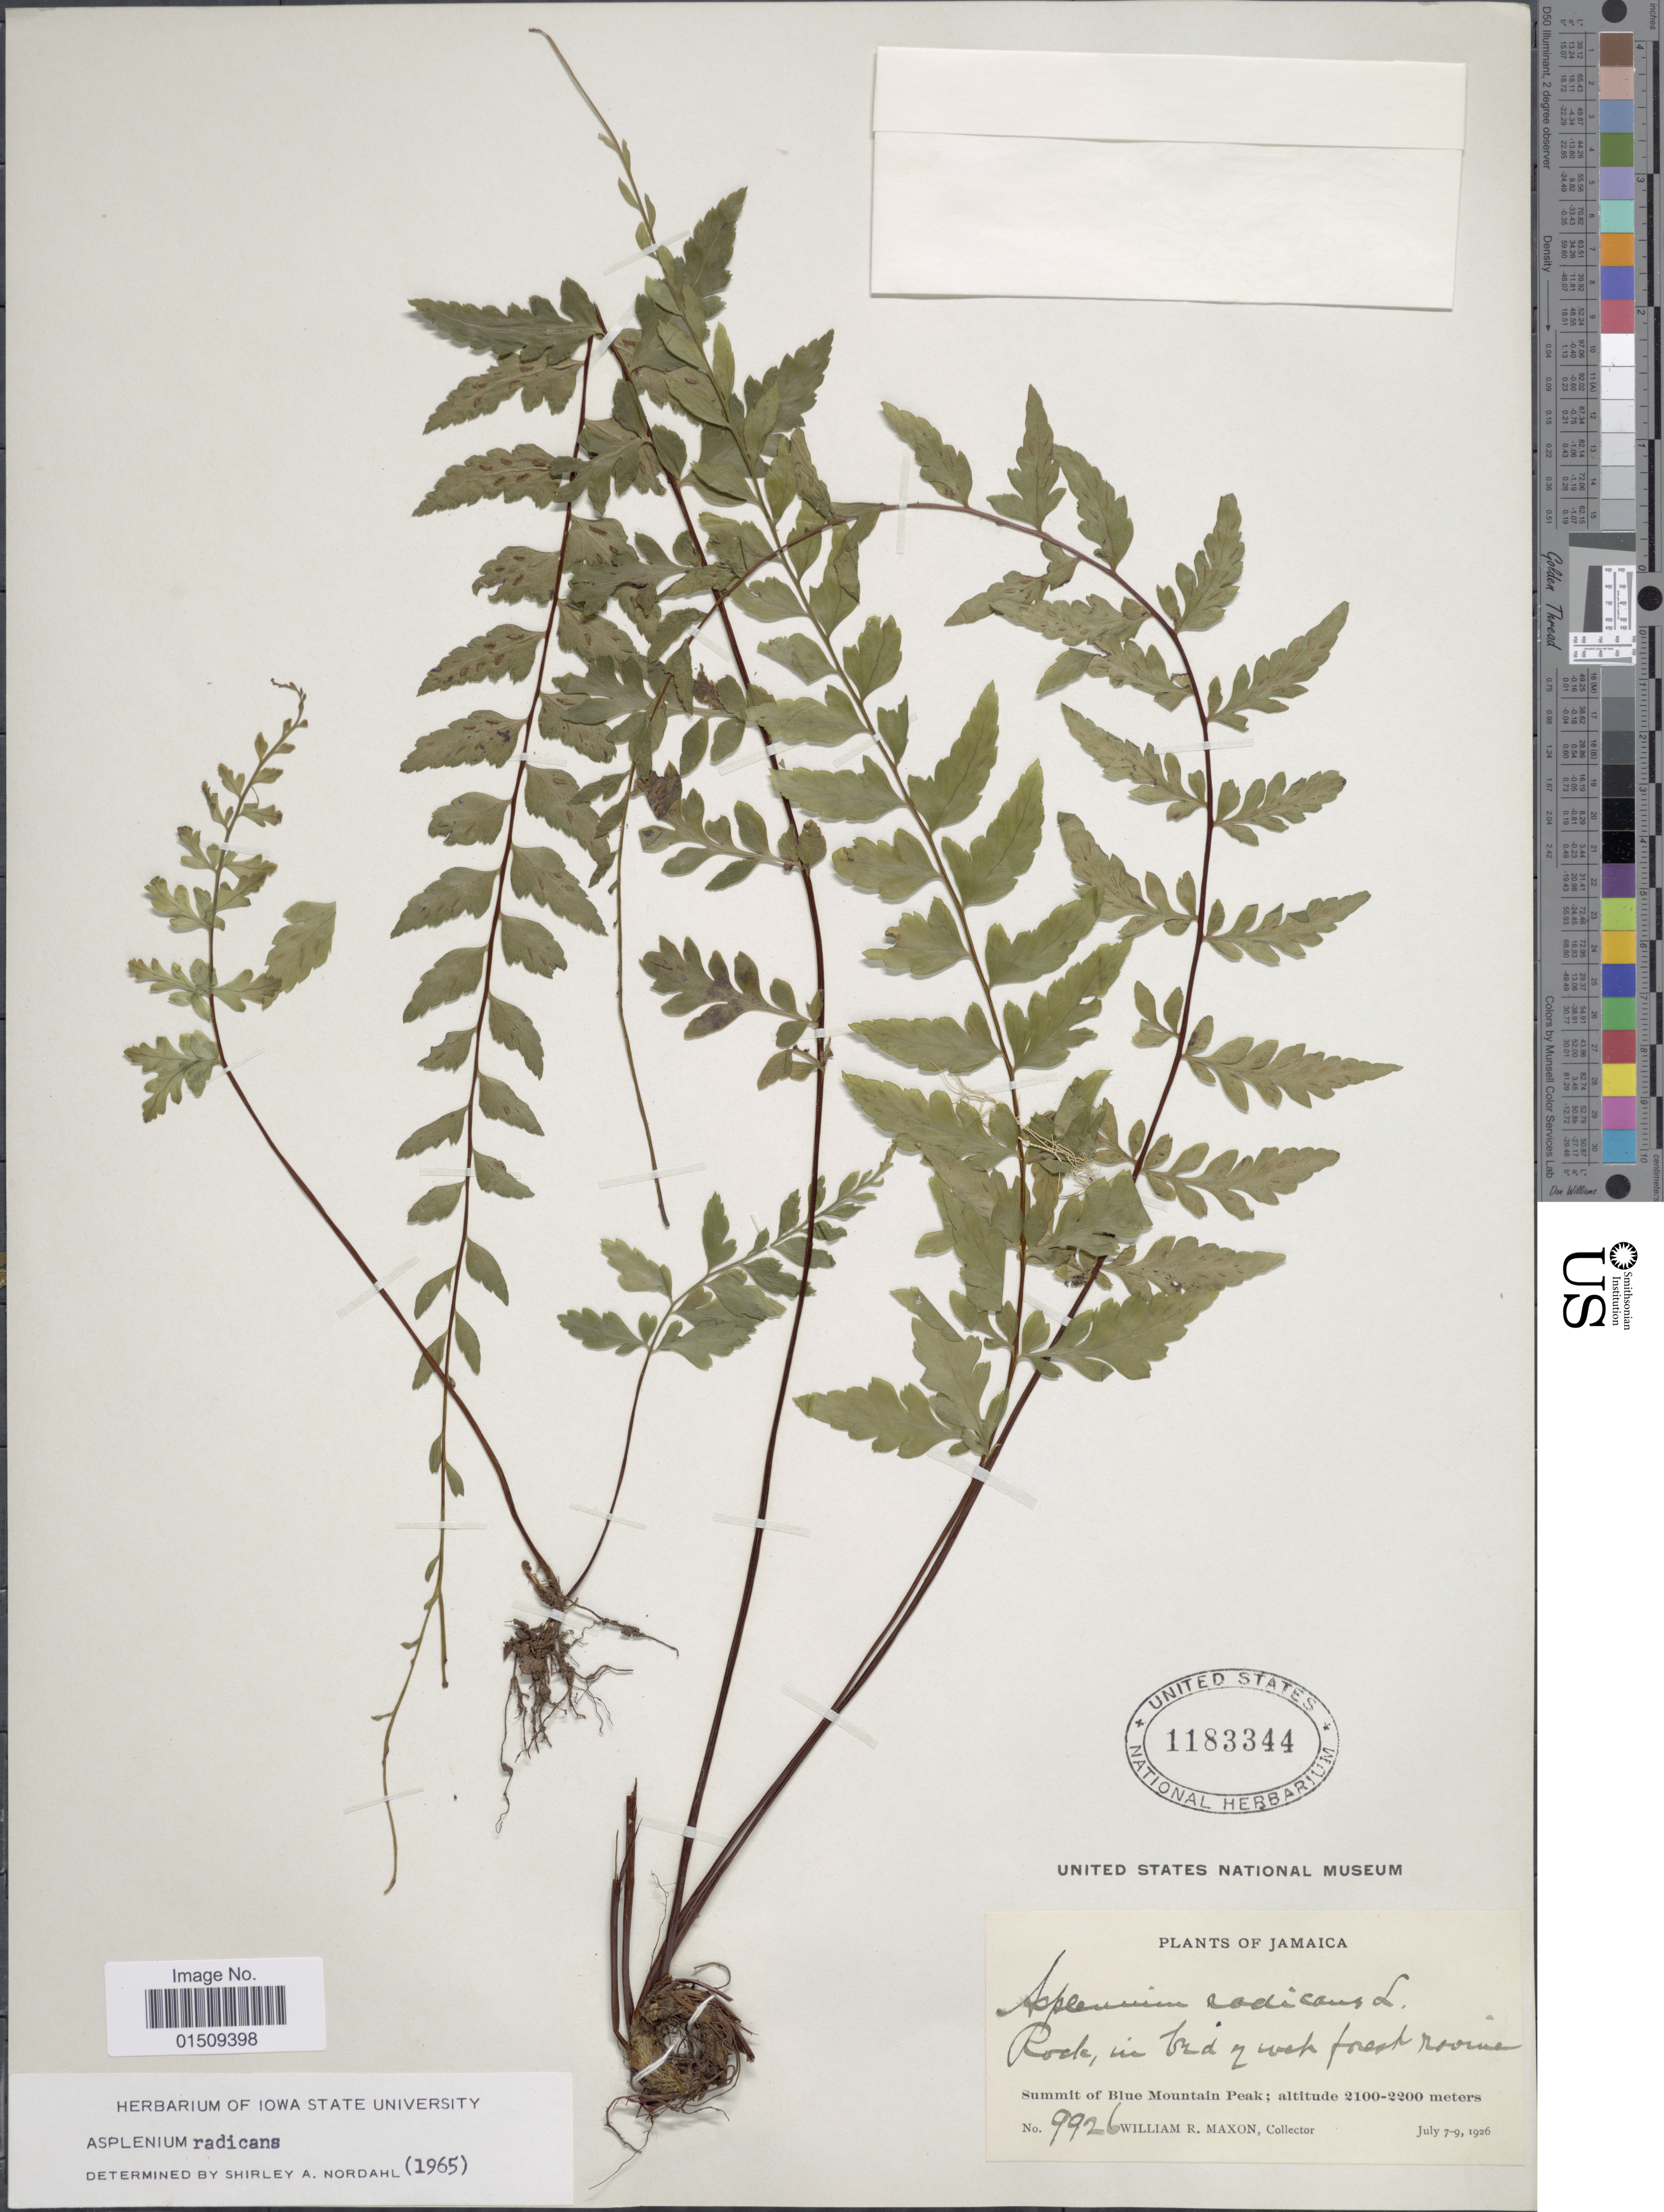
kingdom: Plantae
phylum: Tracheophyta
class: Polypodiopsida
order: Polypodiales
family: Aspleniaceae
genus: Asplenium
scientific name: Asplenium radicans var. radicans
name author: L.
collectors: W. R. Maxon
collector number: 9926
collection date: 1926-07-07/1926-07-09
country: Jamaica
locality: Summit of Blue Mountain Peak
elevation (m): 2100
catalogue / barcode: US 1183344